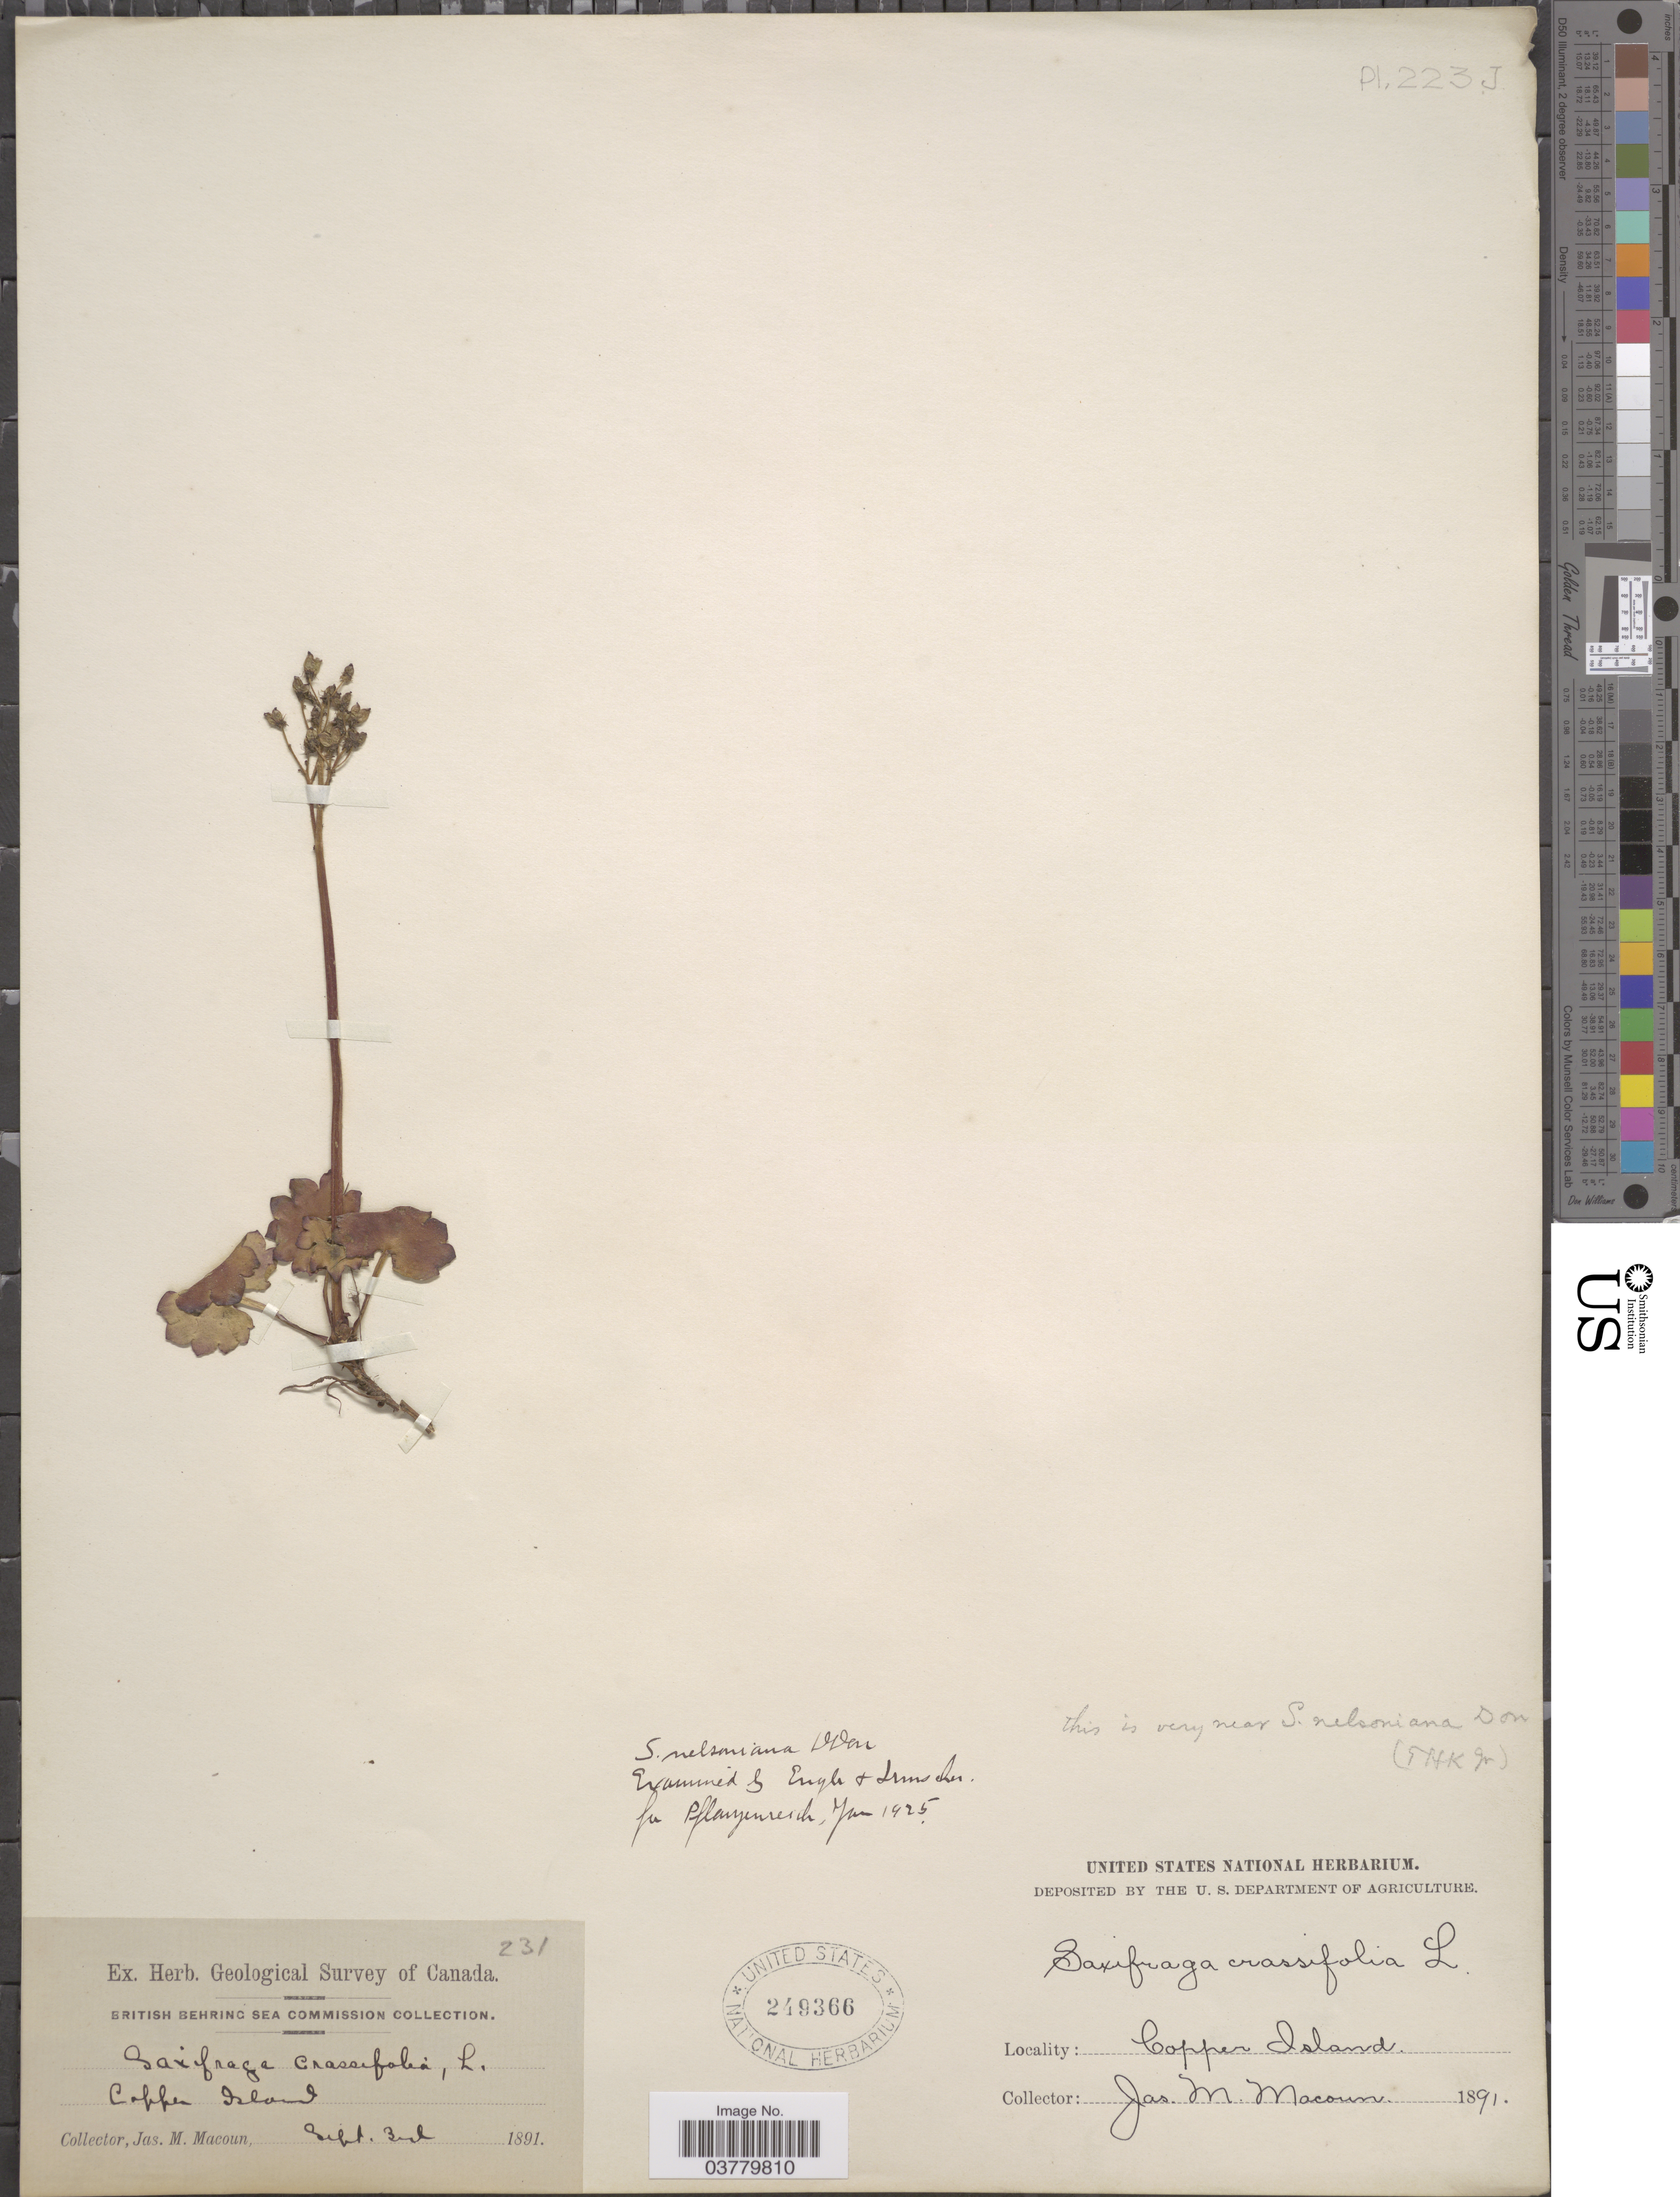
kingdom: Plantae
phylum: Tracheophyta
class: Magnoliopsida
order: Saxifragales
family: Saxifragaceae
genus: Micranthes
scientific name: Micranthes nelsoniana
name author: (D. Don) Small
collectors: J. M. Macoun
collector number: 231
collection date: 1891-09-03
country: Canada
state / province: British Columbia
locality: Copper Island.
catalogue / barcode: US 249366